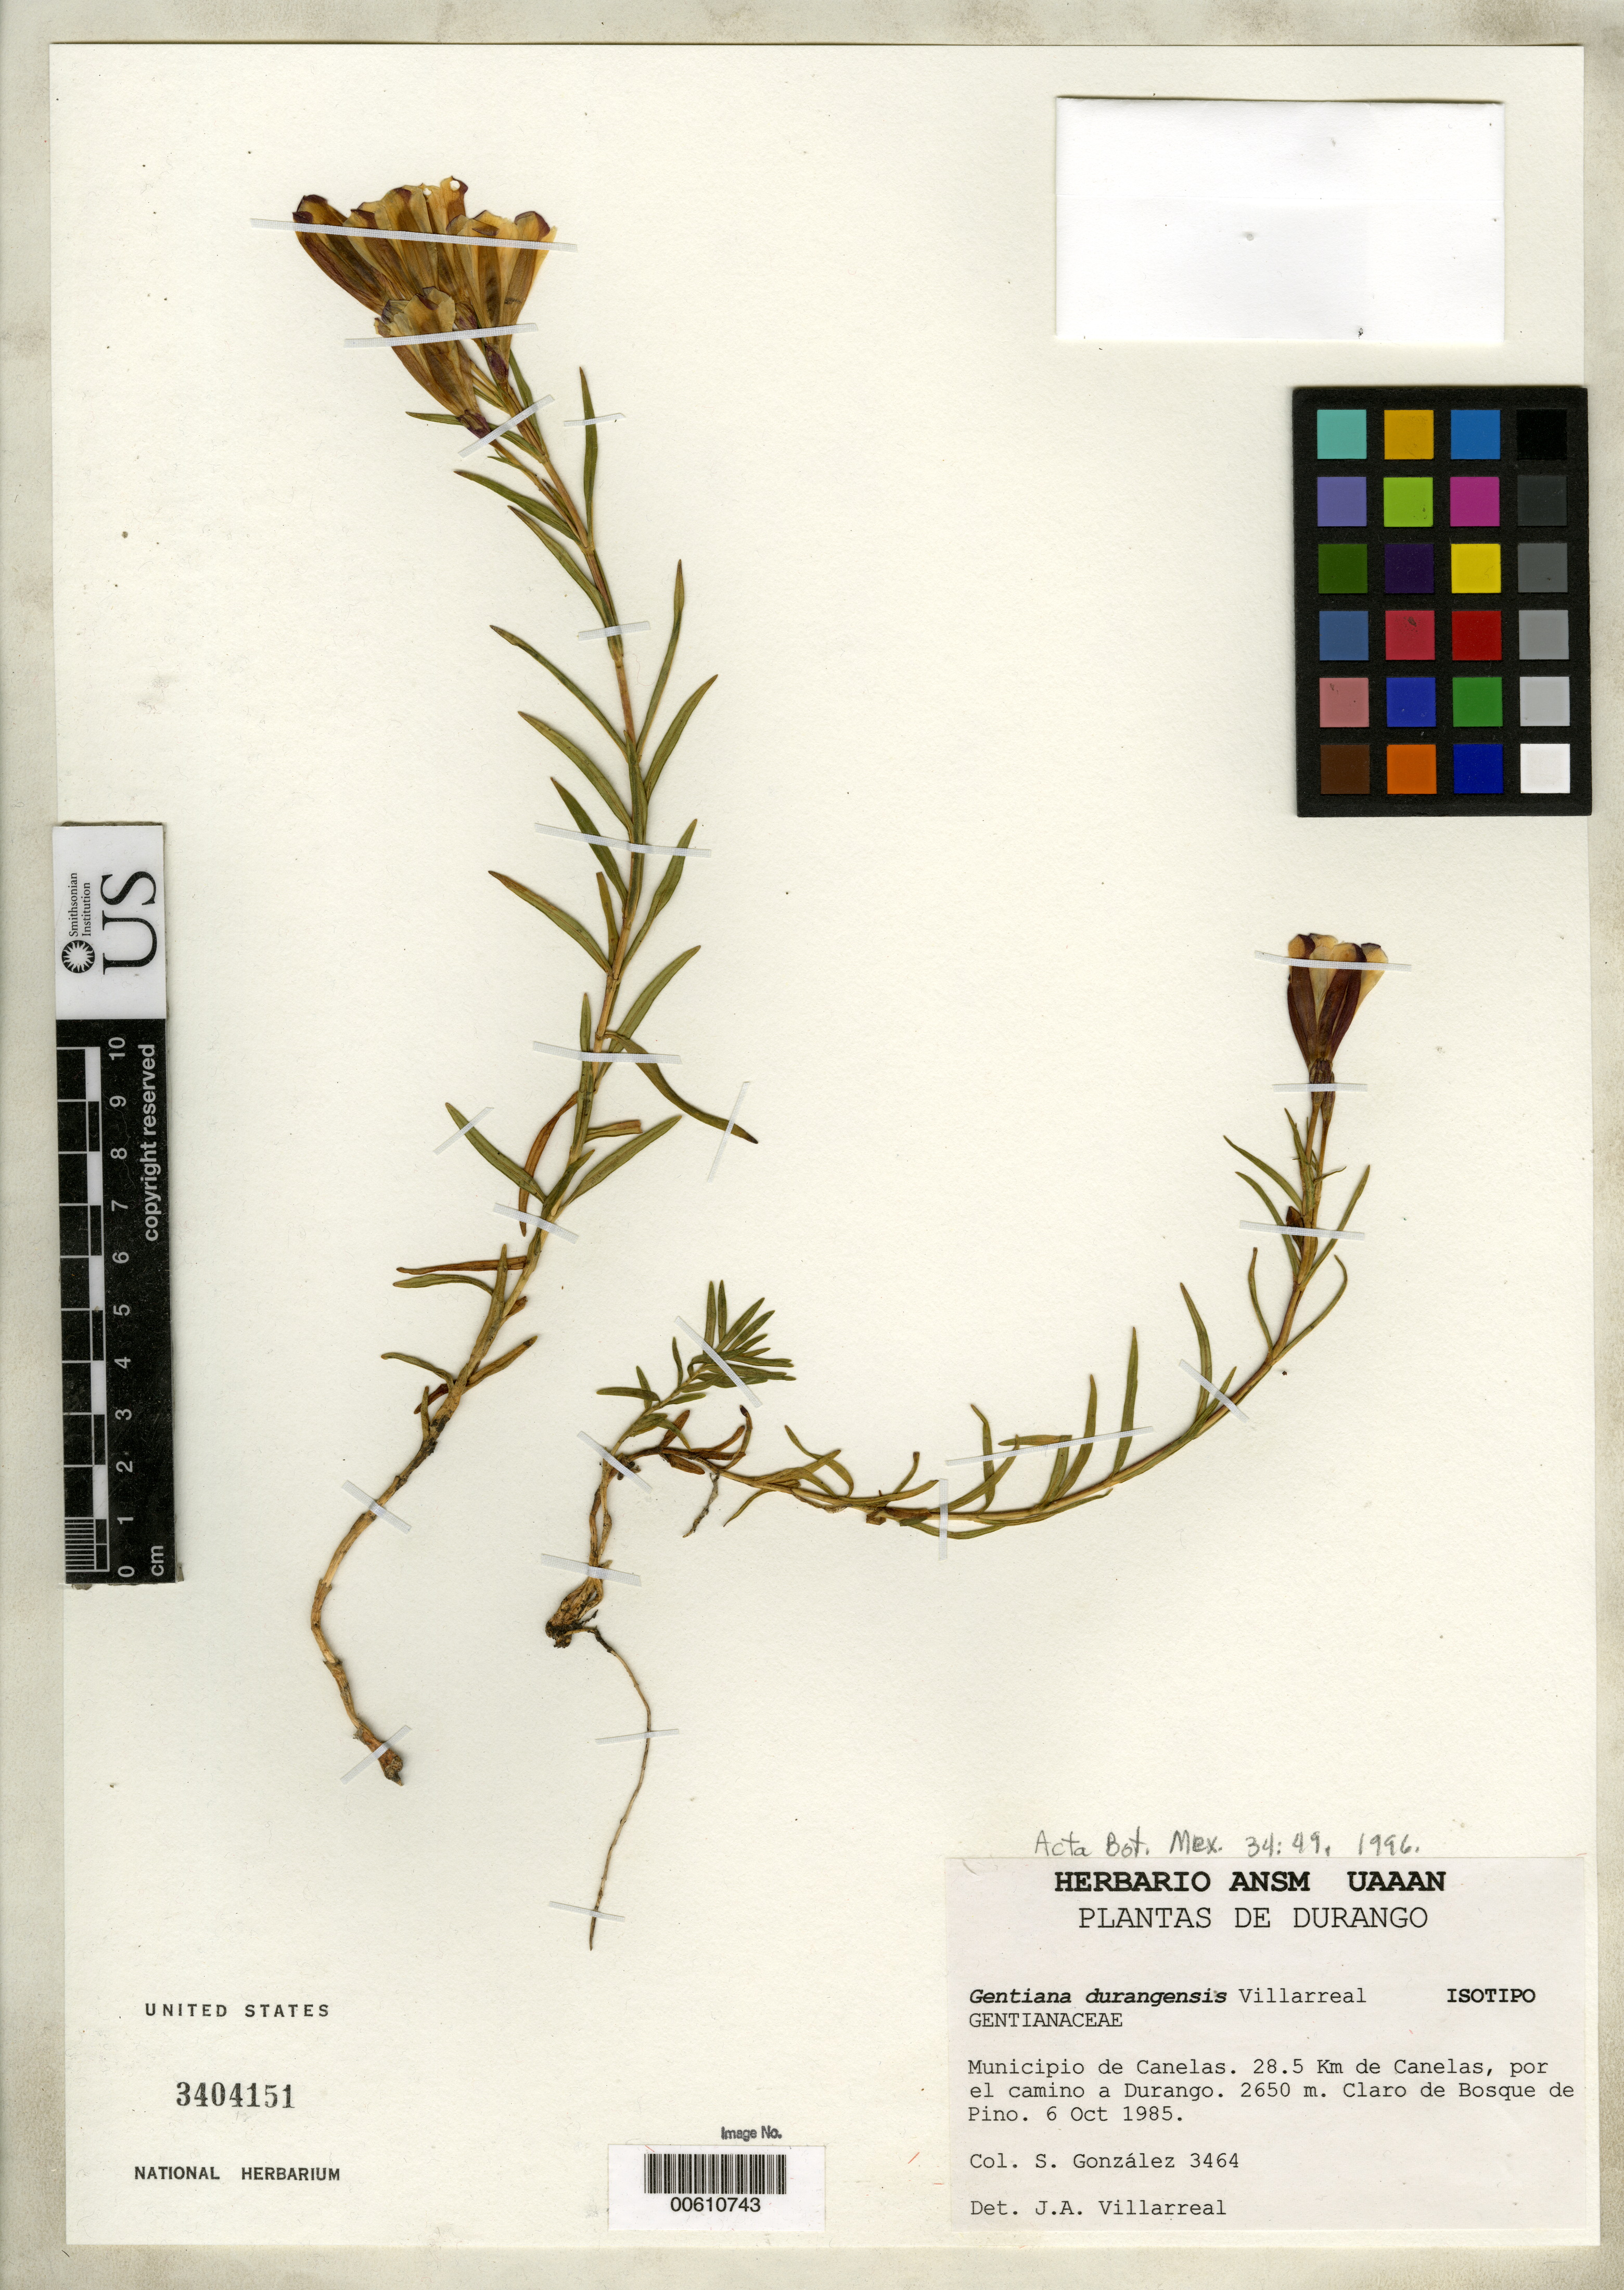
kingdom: Plantae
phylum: Tracheophyta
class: Magnoliopsida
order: Gentianales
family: Gentianaceae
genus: Gentiana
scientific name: Gentiana durangensis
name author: Villarreal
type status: Isotype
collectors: S. Gonzalez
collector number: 3464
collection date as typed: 06 Oct 1985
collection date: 1985-10-06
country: Mexico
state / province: Durango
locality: Canelas.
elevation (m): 2650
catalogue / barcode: US 3404151